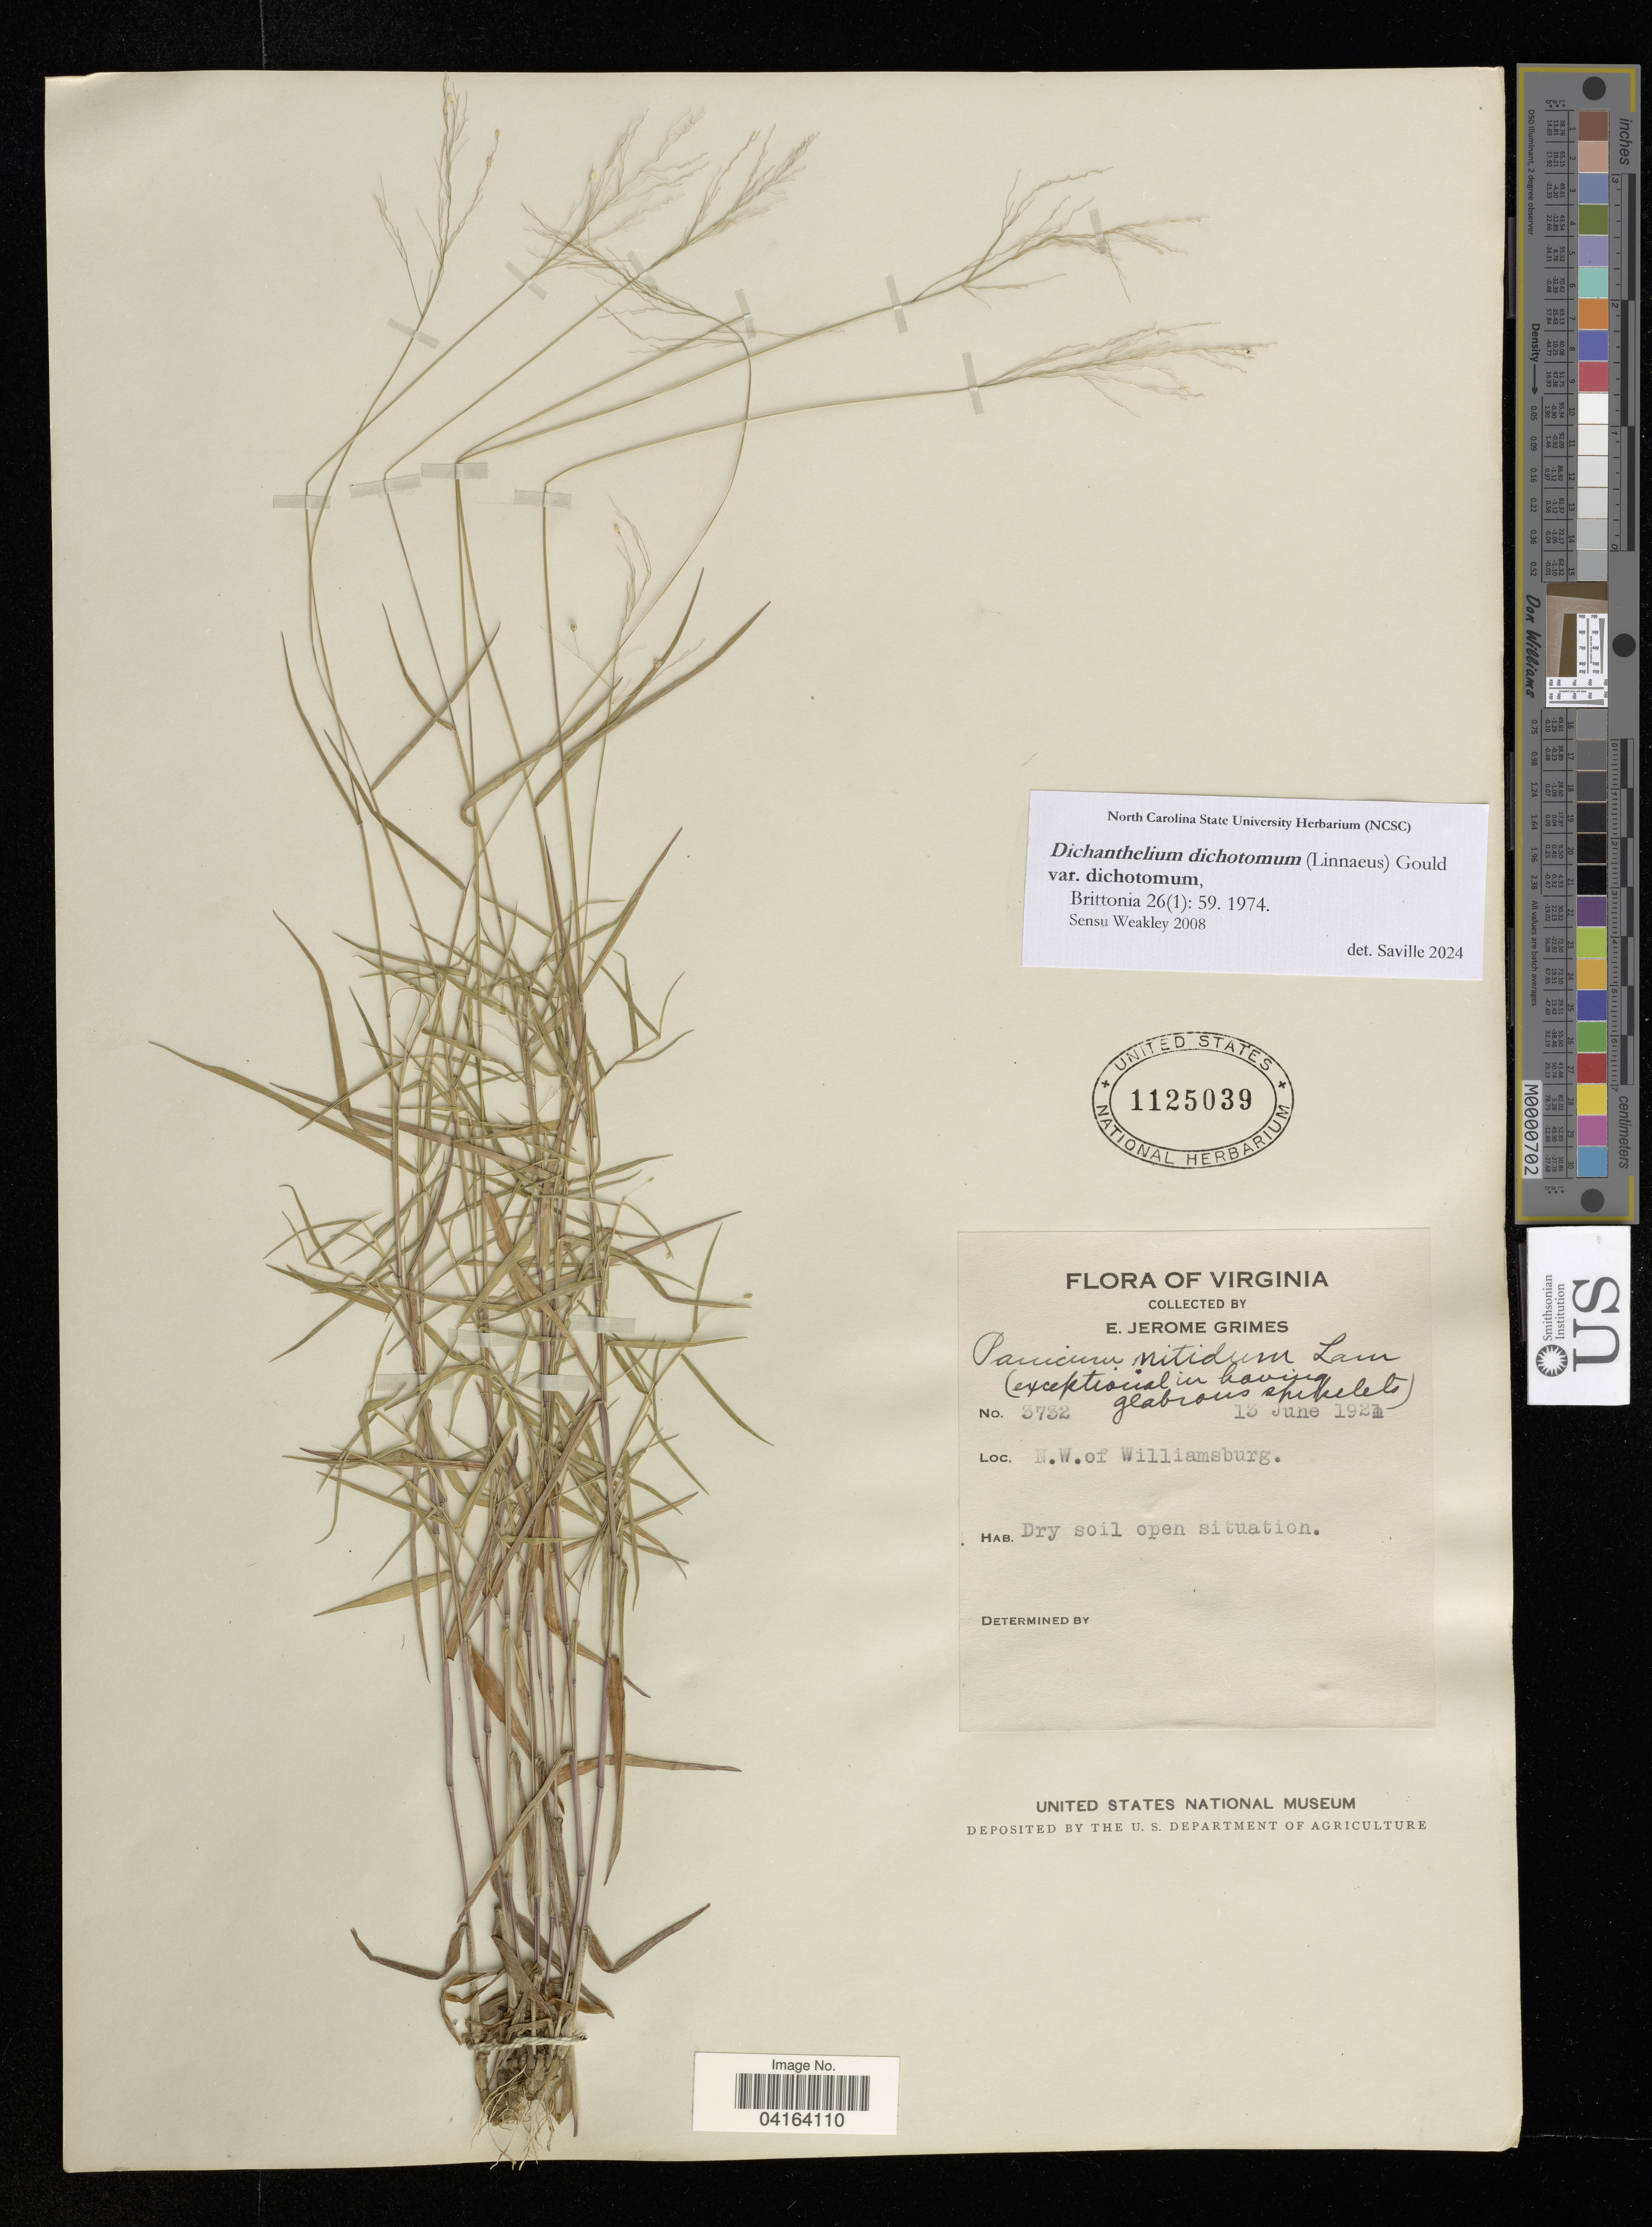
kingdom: Plantae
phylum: Tracheophyta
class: Liliopsida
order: Poales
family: Poaceae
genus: Dichanthelium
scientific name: Dichanthelium dichotomum var. dichotomum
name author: (L.) Gould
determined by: Saville, A. C., (NCSC), North Carolina State University (UNITED STATES)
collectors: E. J. Grimes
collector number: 3732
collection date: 1921-06-13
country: United States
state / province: Virginia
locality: N.W. of Williamsburg.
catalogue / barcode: US 1125039